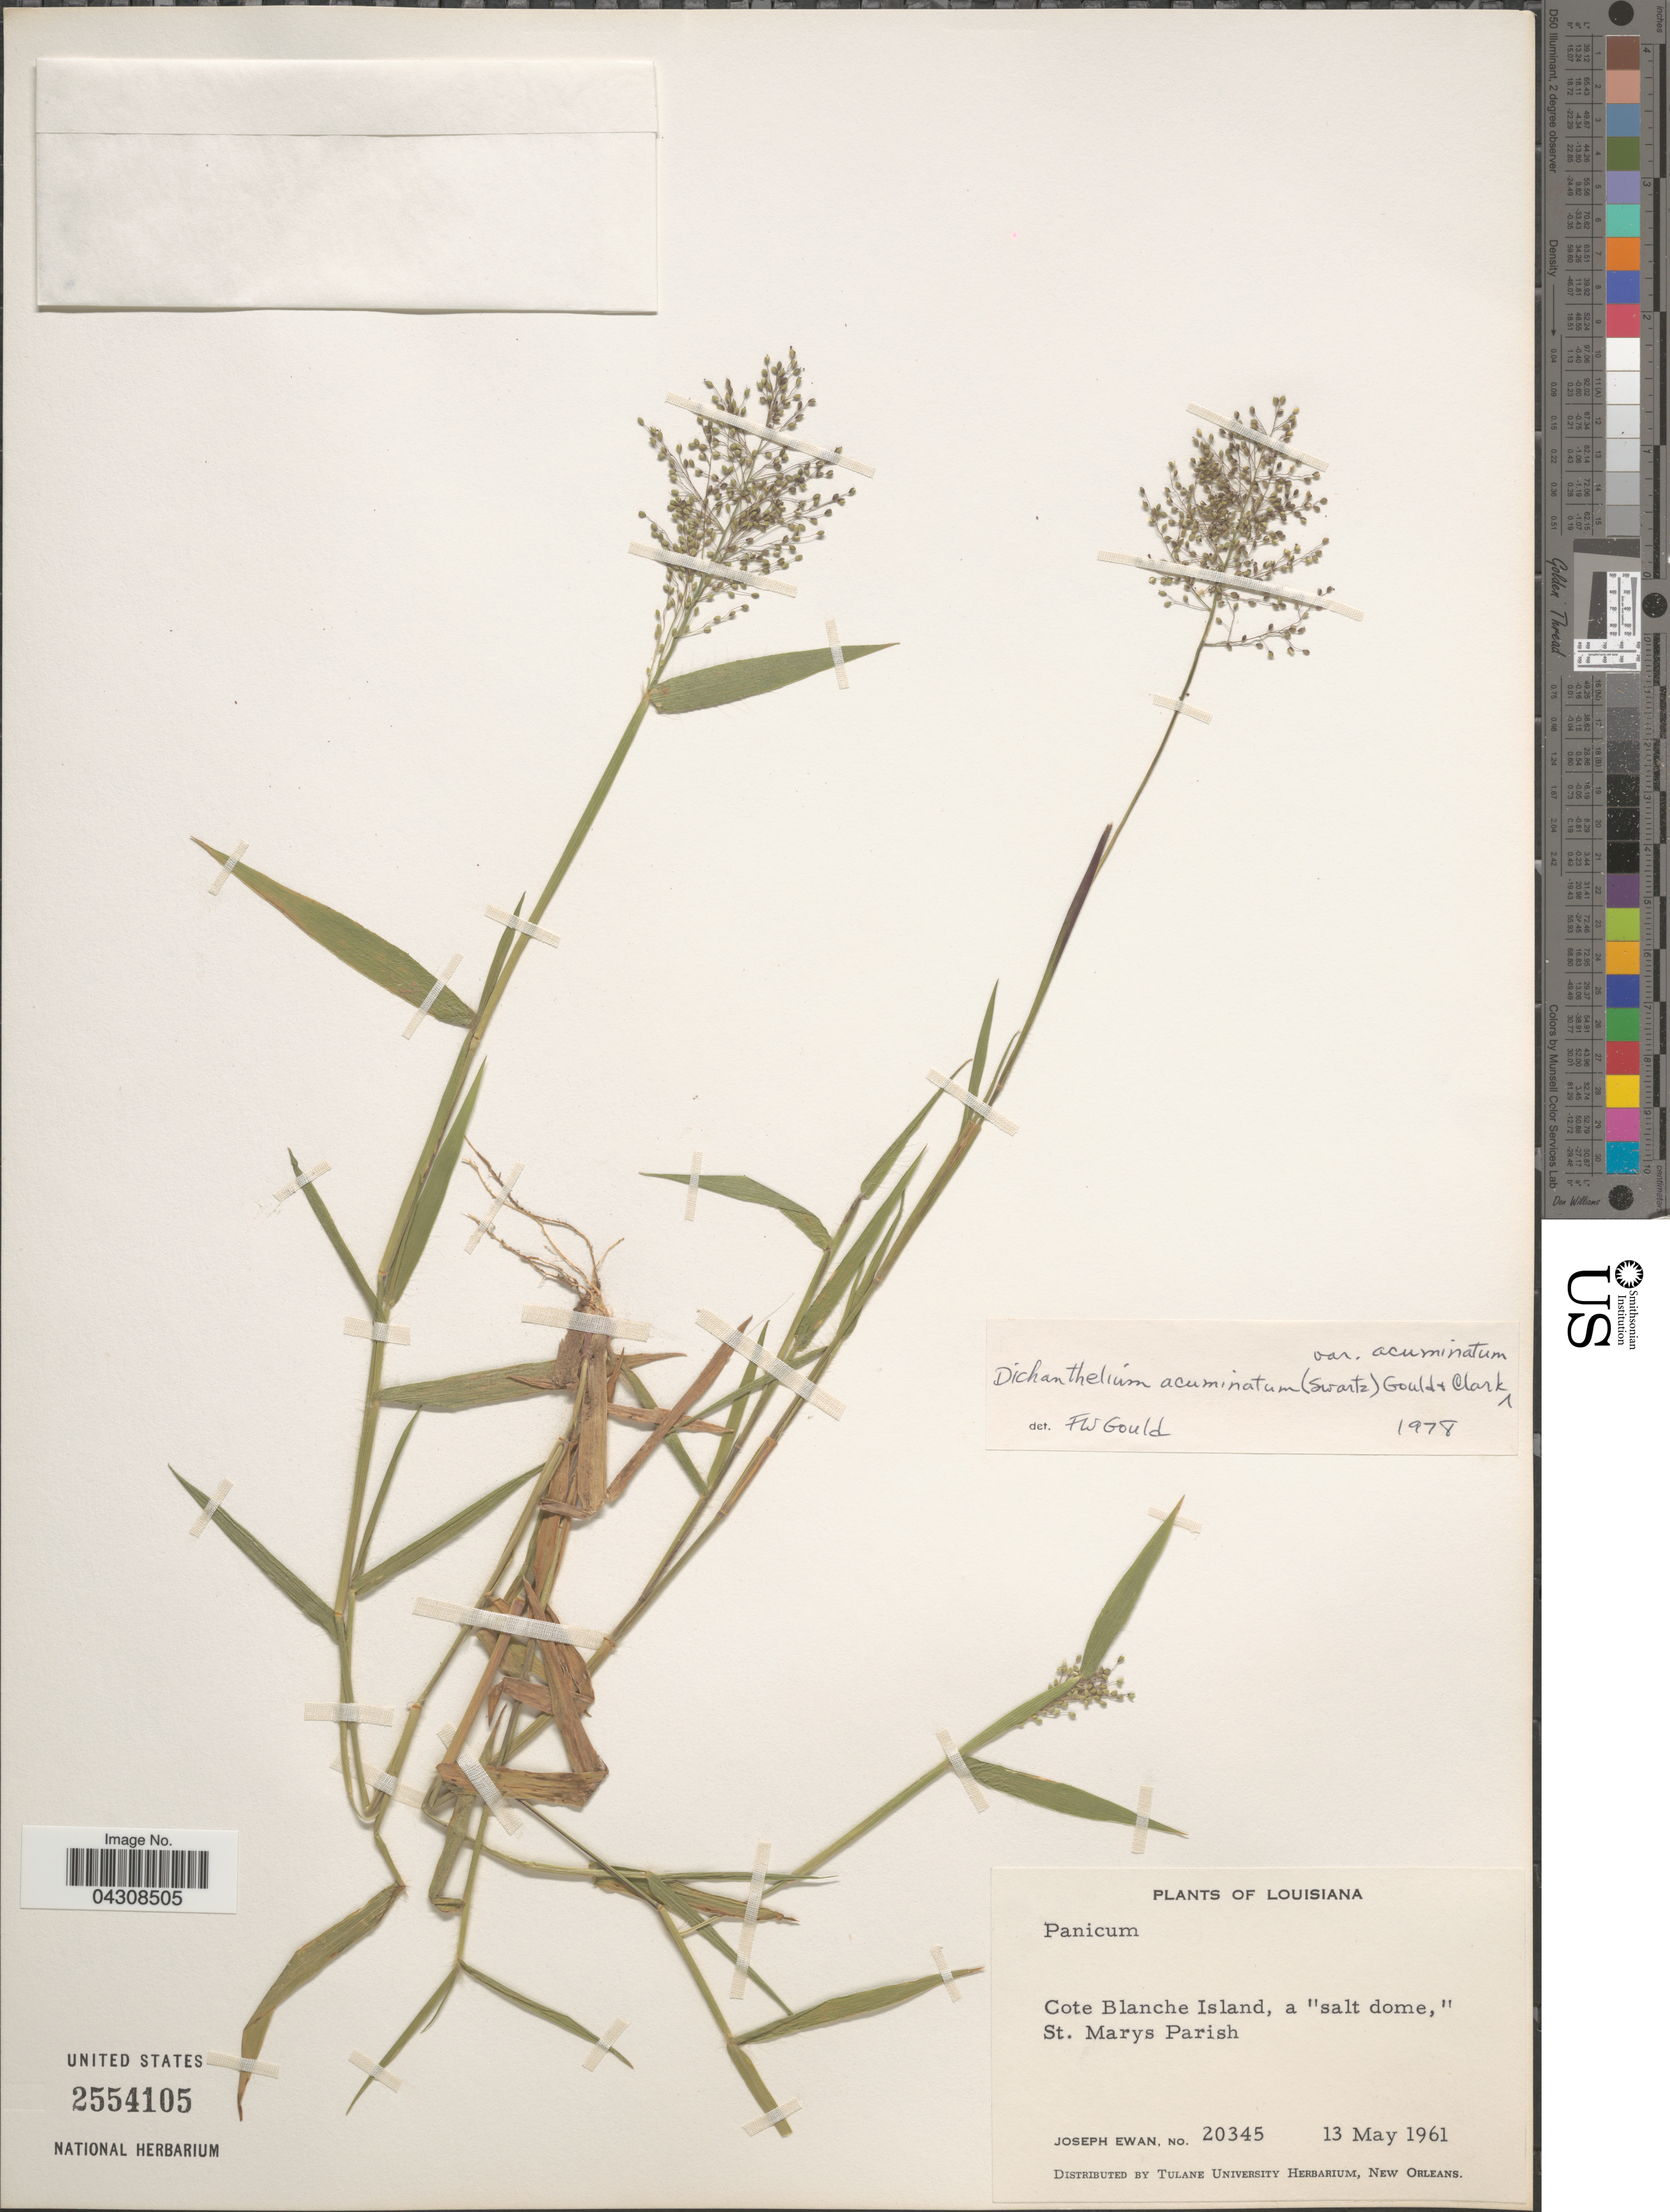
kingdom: Plantae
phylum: Tracheophyta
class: Liliopsida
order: Poales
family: Poaceae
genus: Dichanthelium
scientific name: Dichanthelium acuminatum var. acuminatum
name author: (Sw.) Gould & C.A. Clark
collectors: J. A. Ewan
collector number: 20345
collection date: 1961-05-13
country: United States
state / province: Louisiana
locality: Cote Blanche Island, a "salt dome," St. Marys Parish.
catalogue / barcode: US 2554105